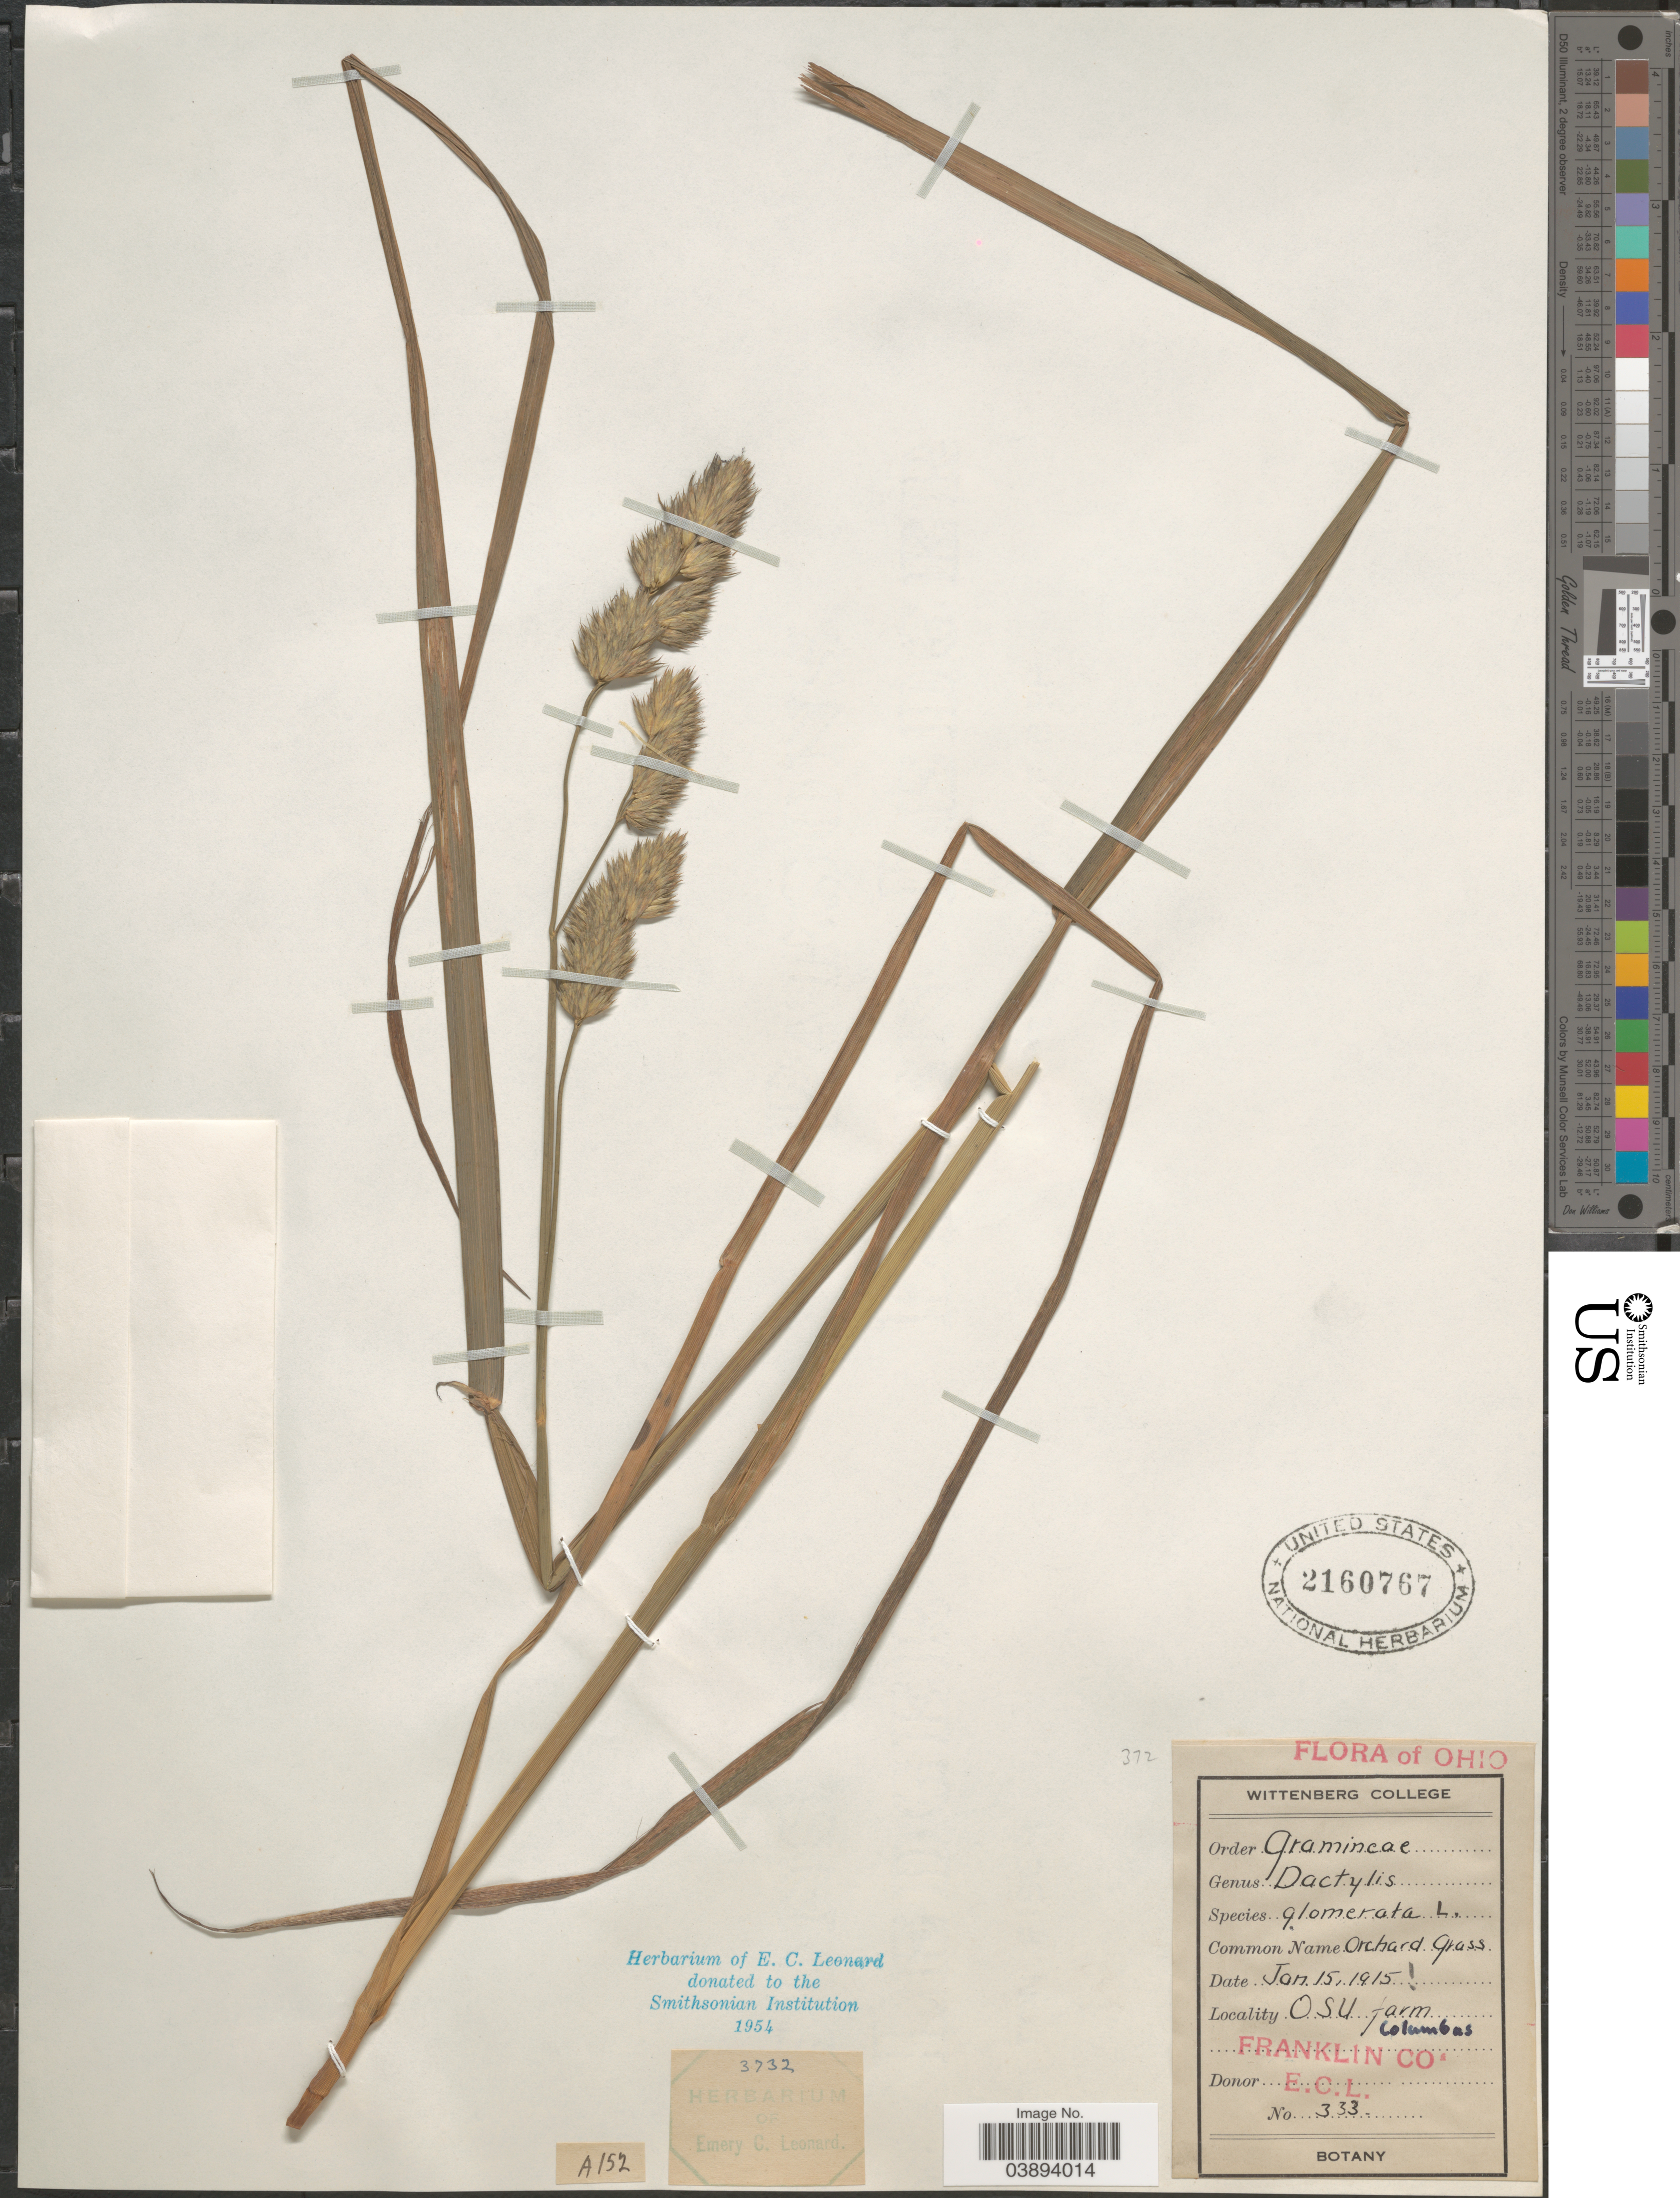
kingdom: Plantae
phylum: Tracheophyta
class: Liliopsida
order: Poales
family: Poaceae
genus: Dactylis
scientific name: Dactylis glomerata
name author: L.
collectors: E. C. Leonard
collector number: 333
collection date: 1915-01-15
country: United States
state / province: Ohio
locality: OSU farm. Columbus. Franklin Co.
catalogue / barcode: US 2160767